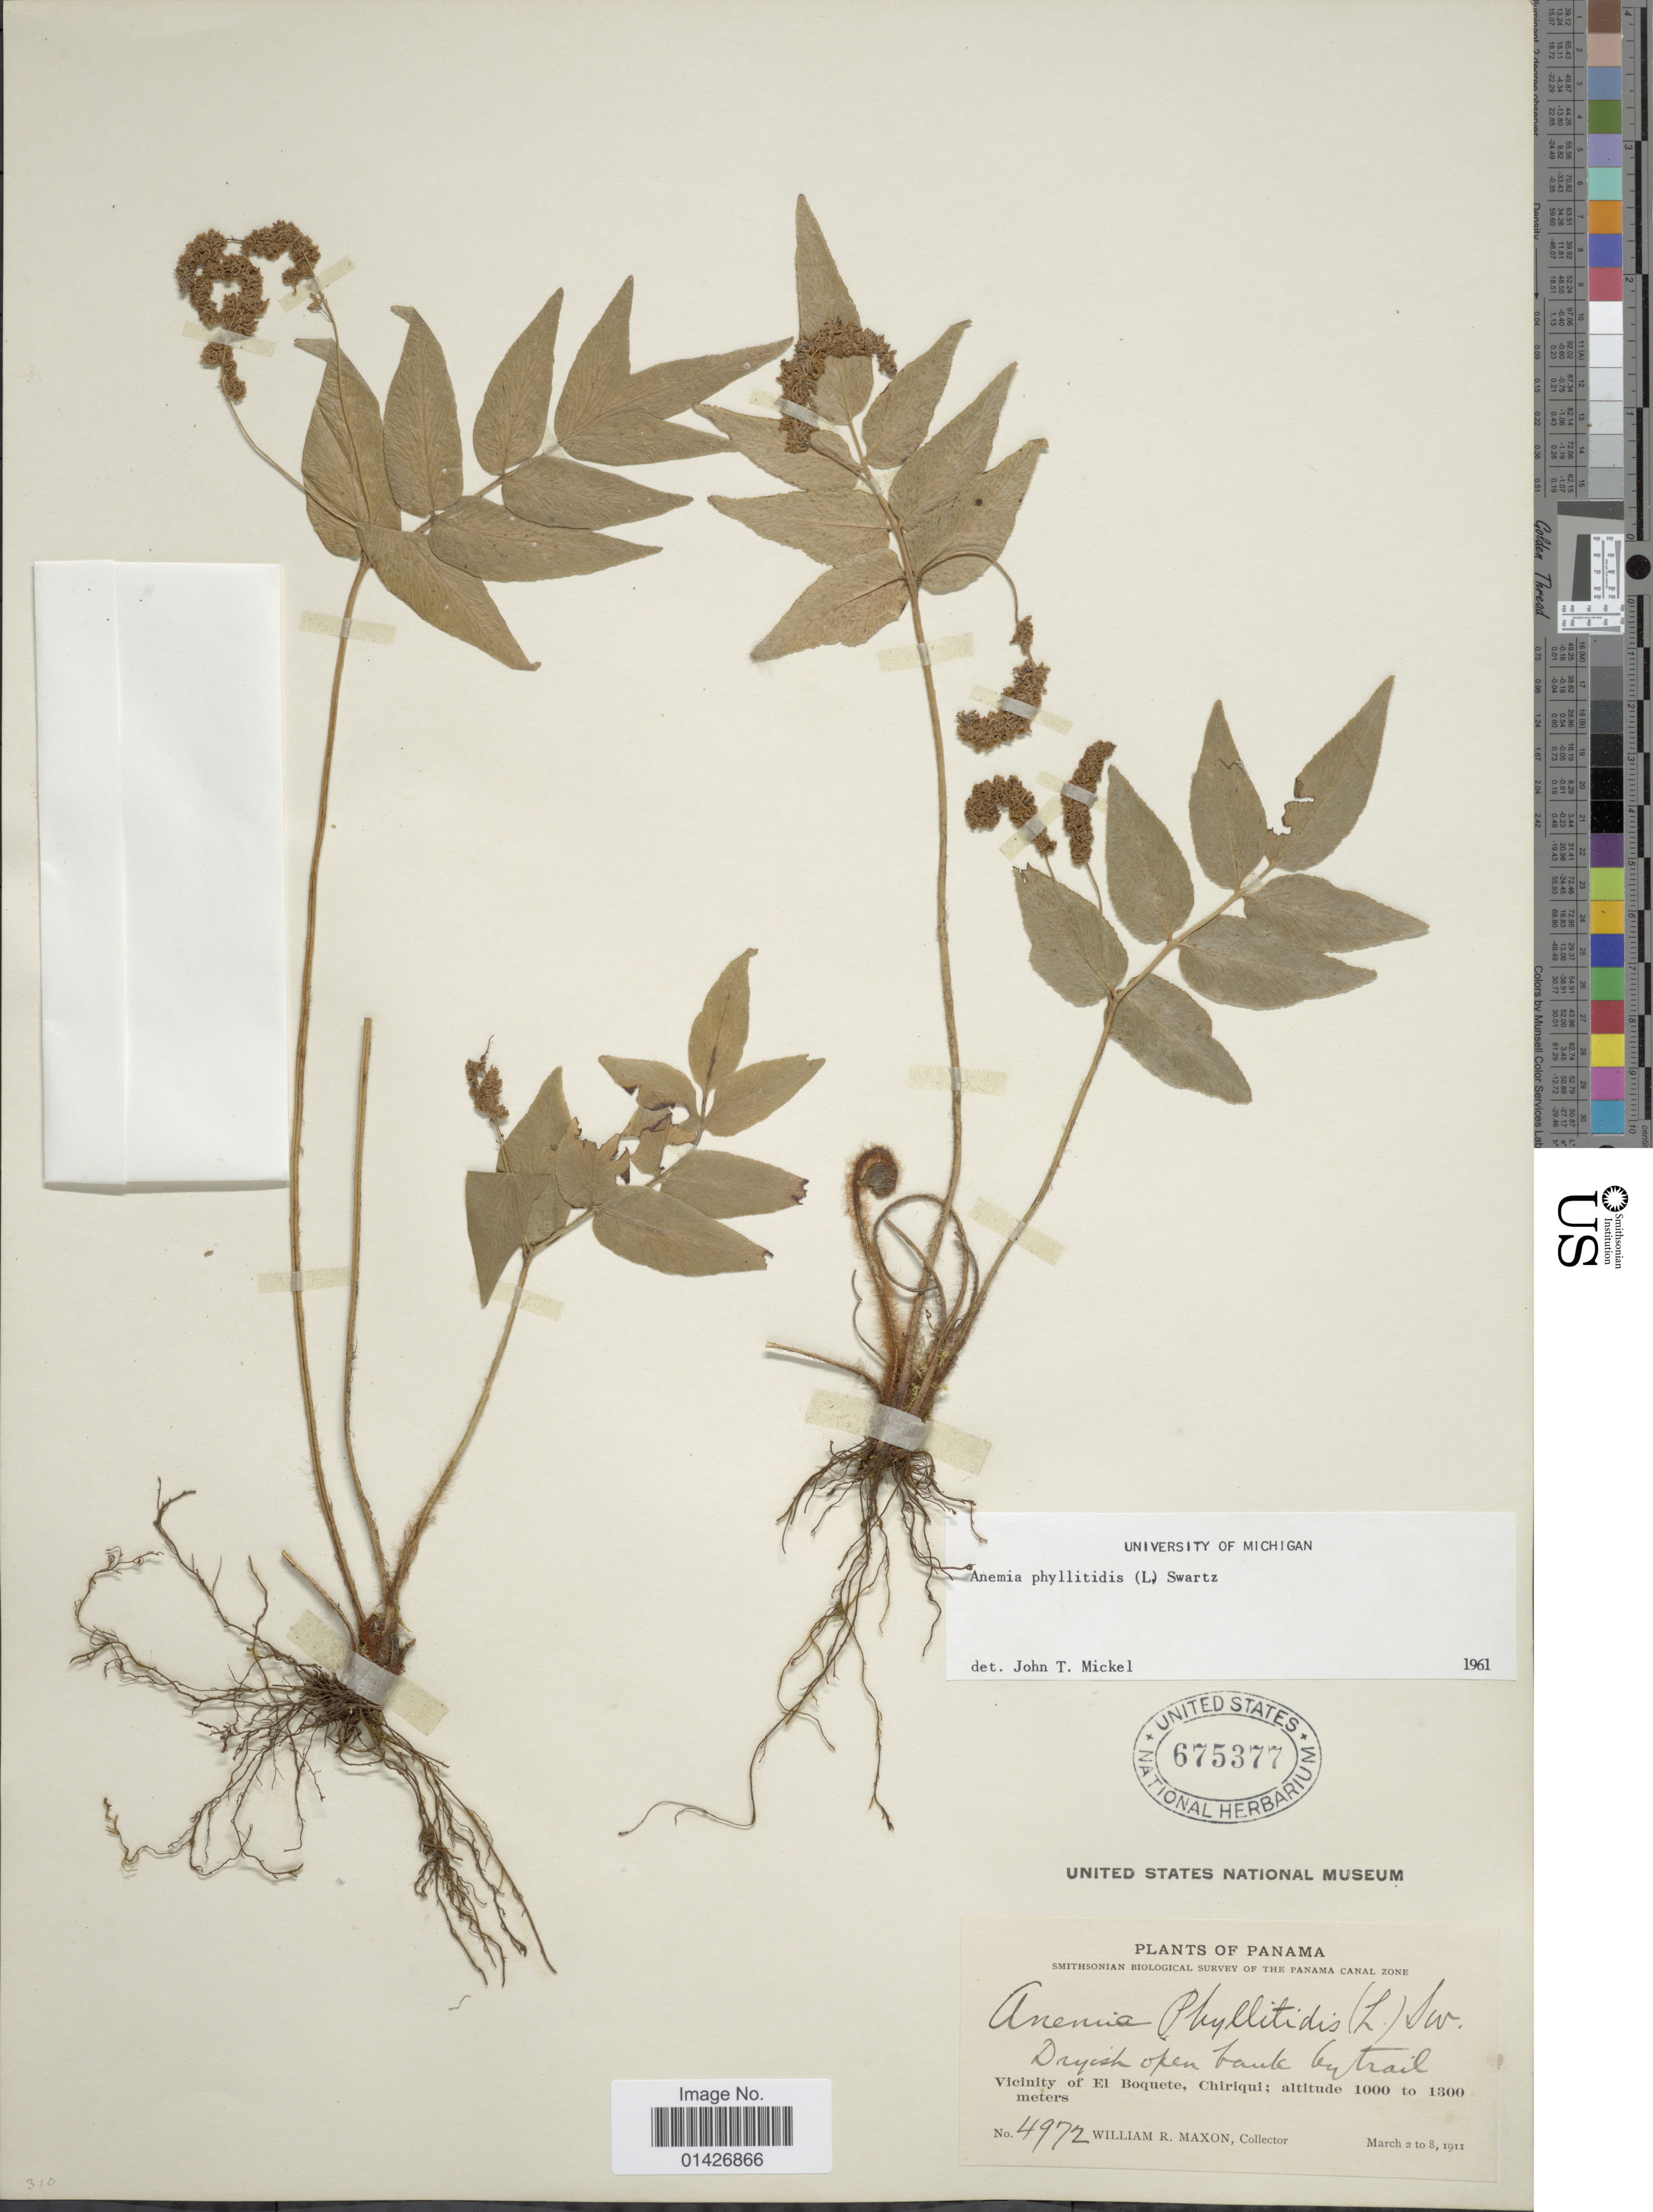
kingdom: Plantae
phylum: Tracheophyta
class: Polypodiopsida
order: Schizaeales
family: Anemiaceae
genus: Anemia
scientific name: Anemia phyllitidis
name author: (L.) Sw.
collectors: W. R. Maxon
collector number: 4972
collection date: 1911-03-02/1911-03-08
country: Panama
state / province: Chiriqui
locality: Vicinity of El Boquete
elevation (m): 1000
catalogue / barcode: US 675377